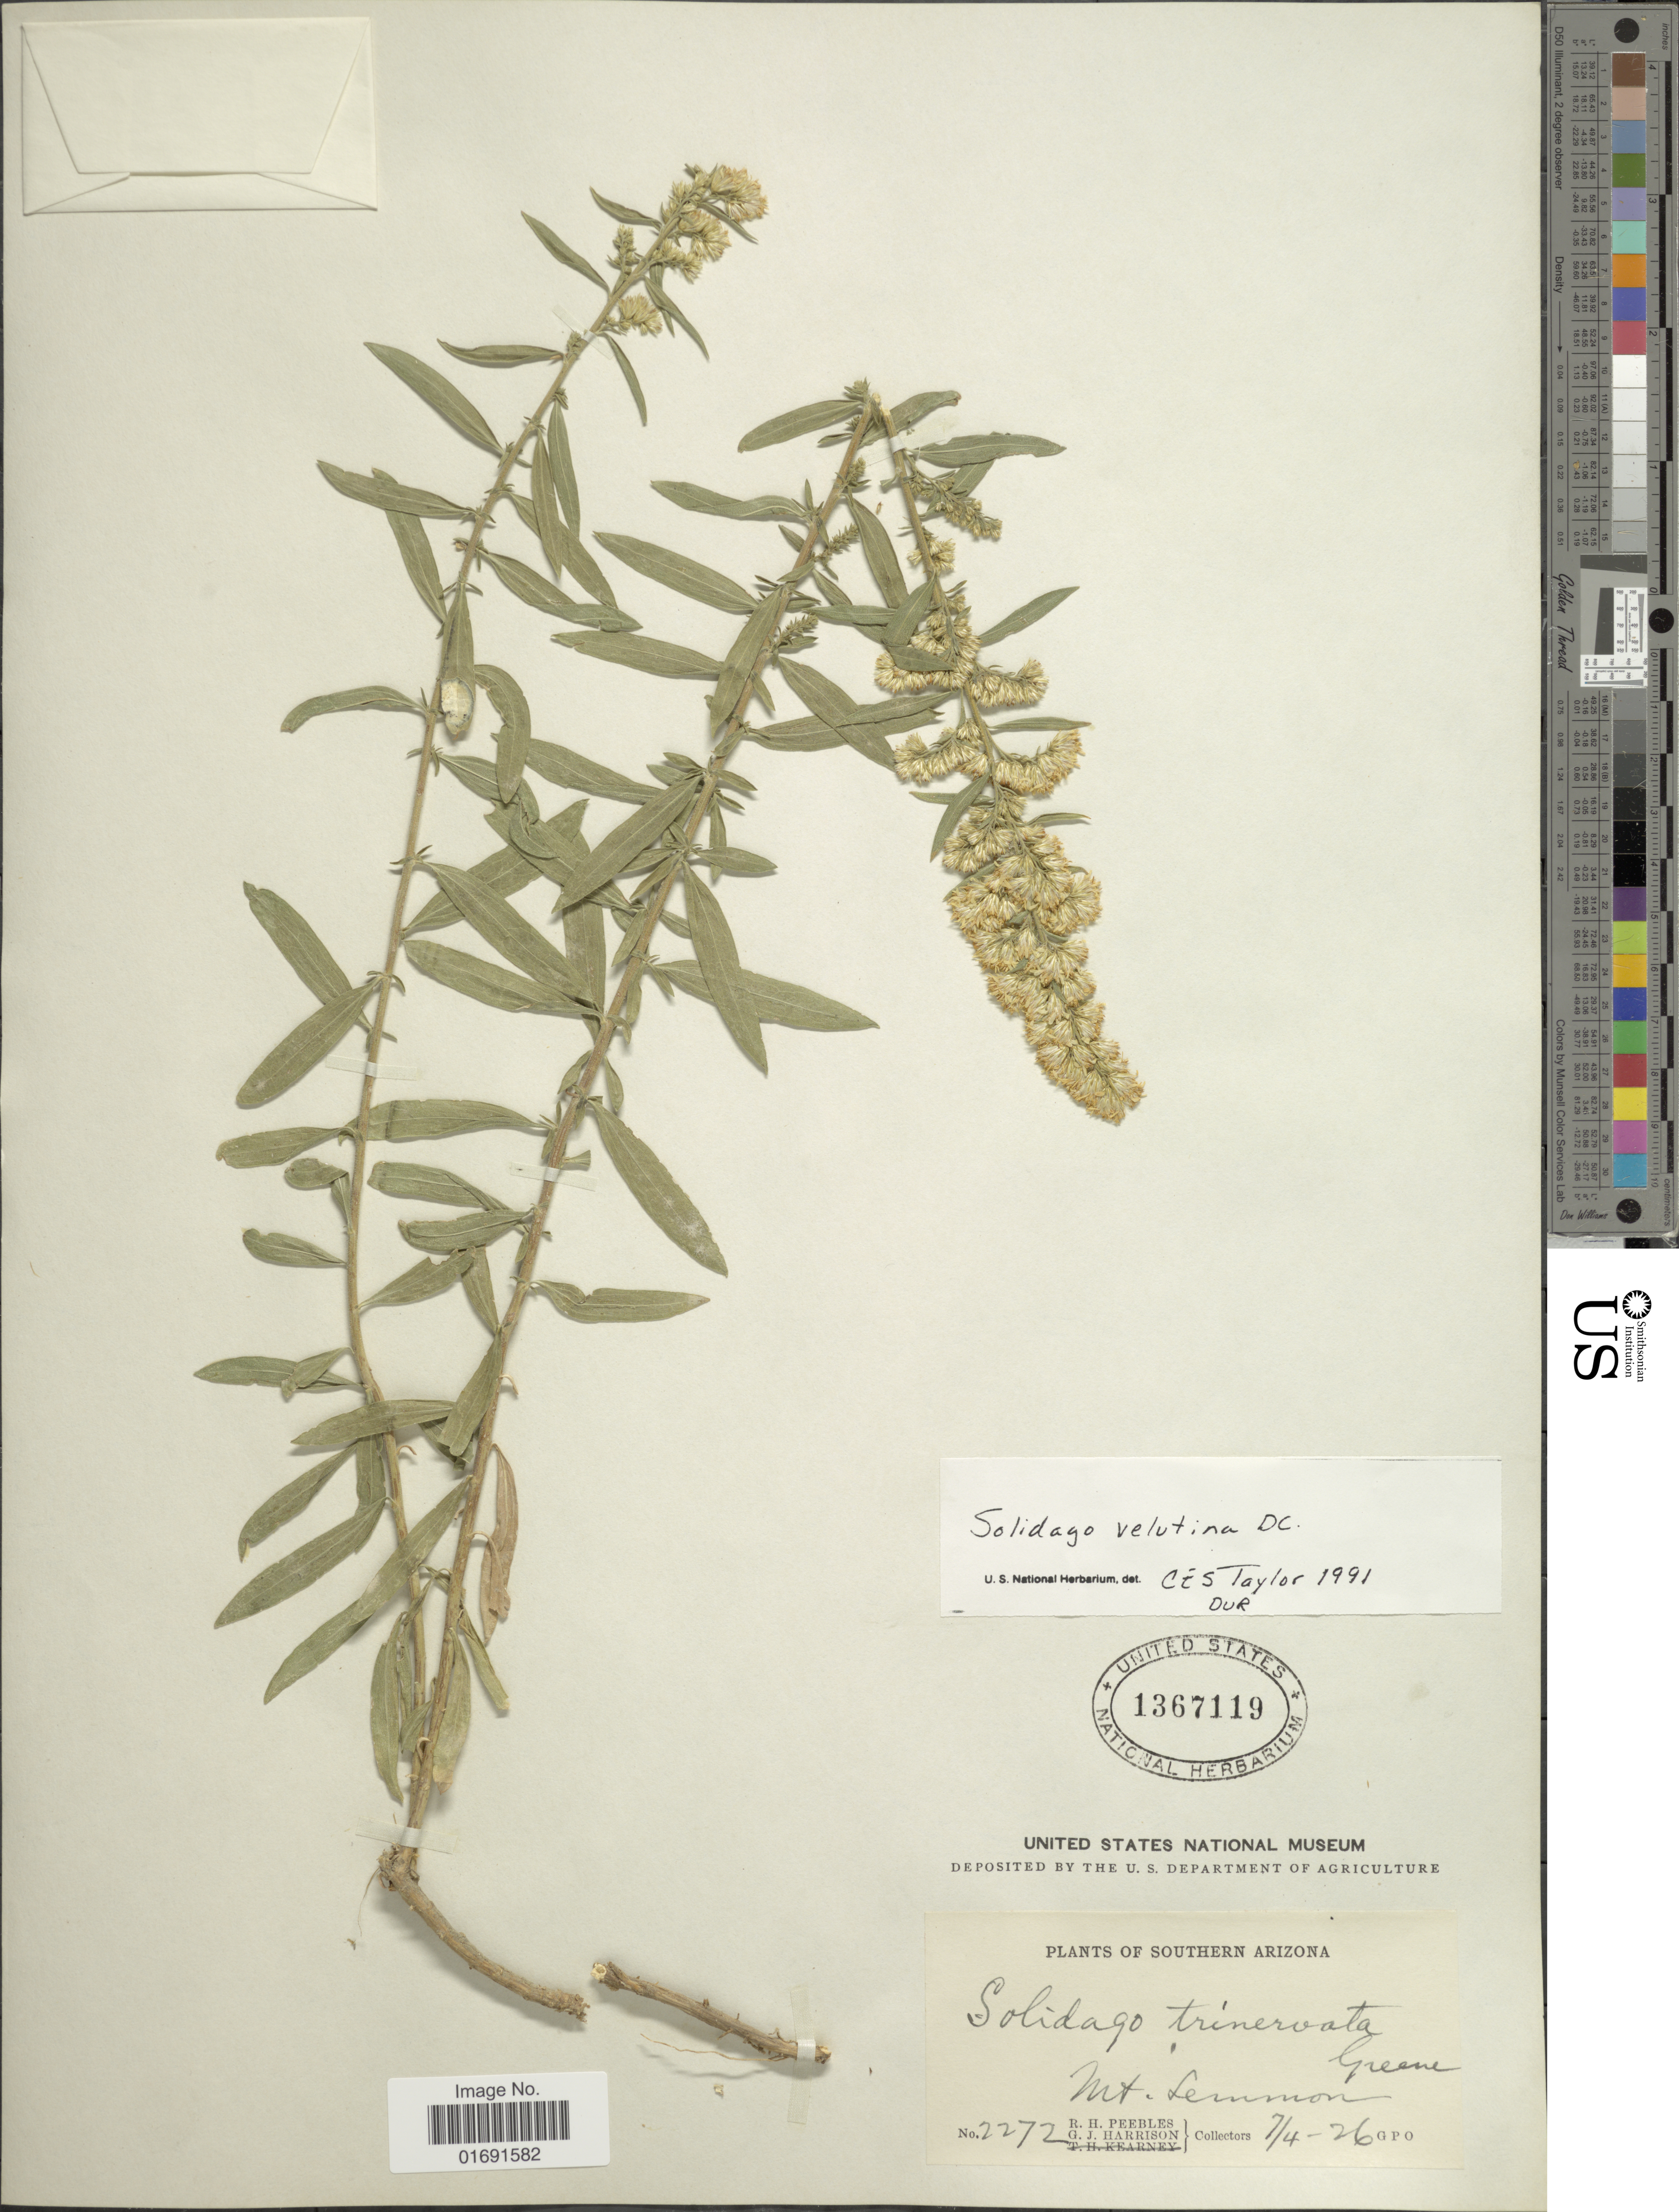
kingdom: Plantae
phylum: Tracheophyta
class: Magnoliopsida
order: Asterales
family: Asteraceae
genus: Solidago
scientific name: Solidago velutina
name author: DC.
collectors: R. H. Peebles & G. J. Harrison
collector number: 2272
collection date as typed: Transcribed d/m/y: 4/7/26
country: United States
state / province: Arizona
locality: Southern Arizona, Mt. Lemmon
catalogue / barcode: US 1367119